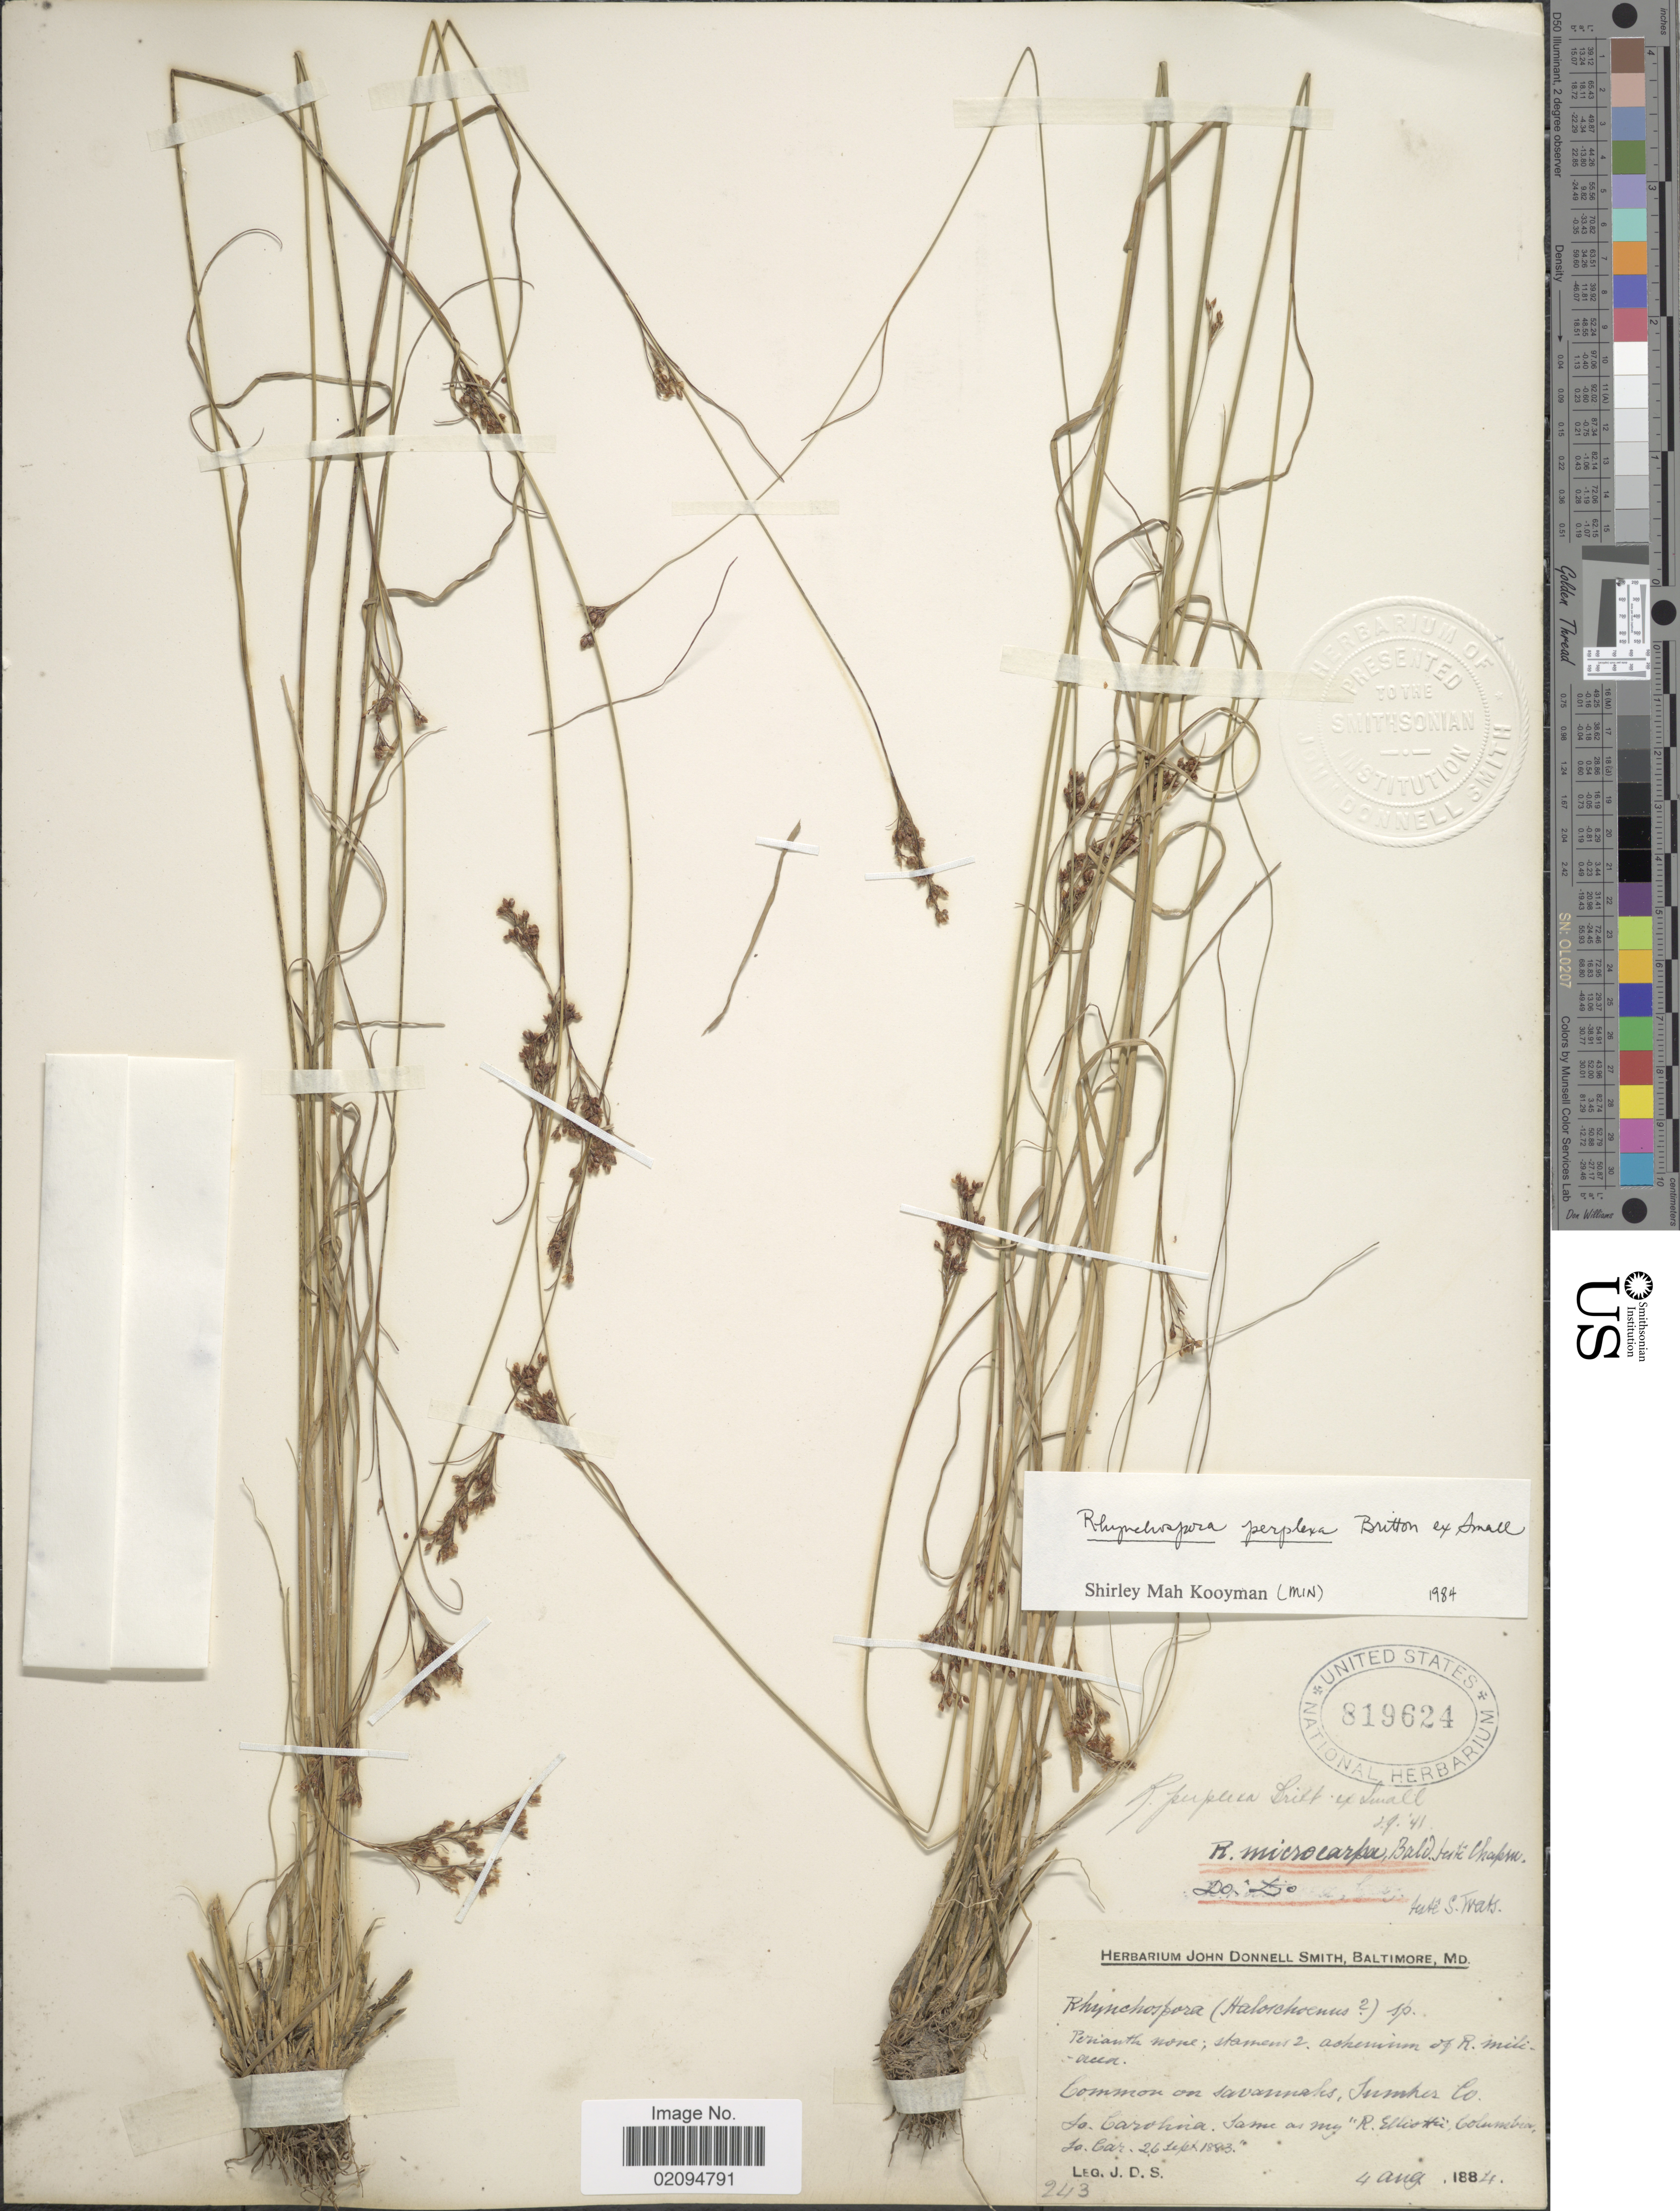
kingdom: Plantae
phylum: Tracheophyta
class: Liliopsida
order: Poales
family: Cyperaceae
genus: Rhynchospora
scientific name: Rhynchospora perplexa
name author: Britton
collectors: J. Donnell Smith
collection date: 1883-09-26/1884-08-04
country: United States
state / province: South Carolina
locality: Sumter Co. Columbia. So. Car. R. Mile Area [unsure placement]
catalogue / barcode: US 819624